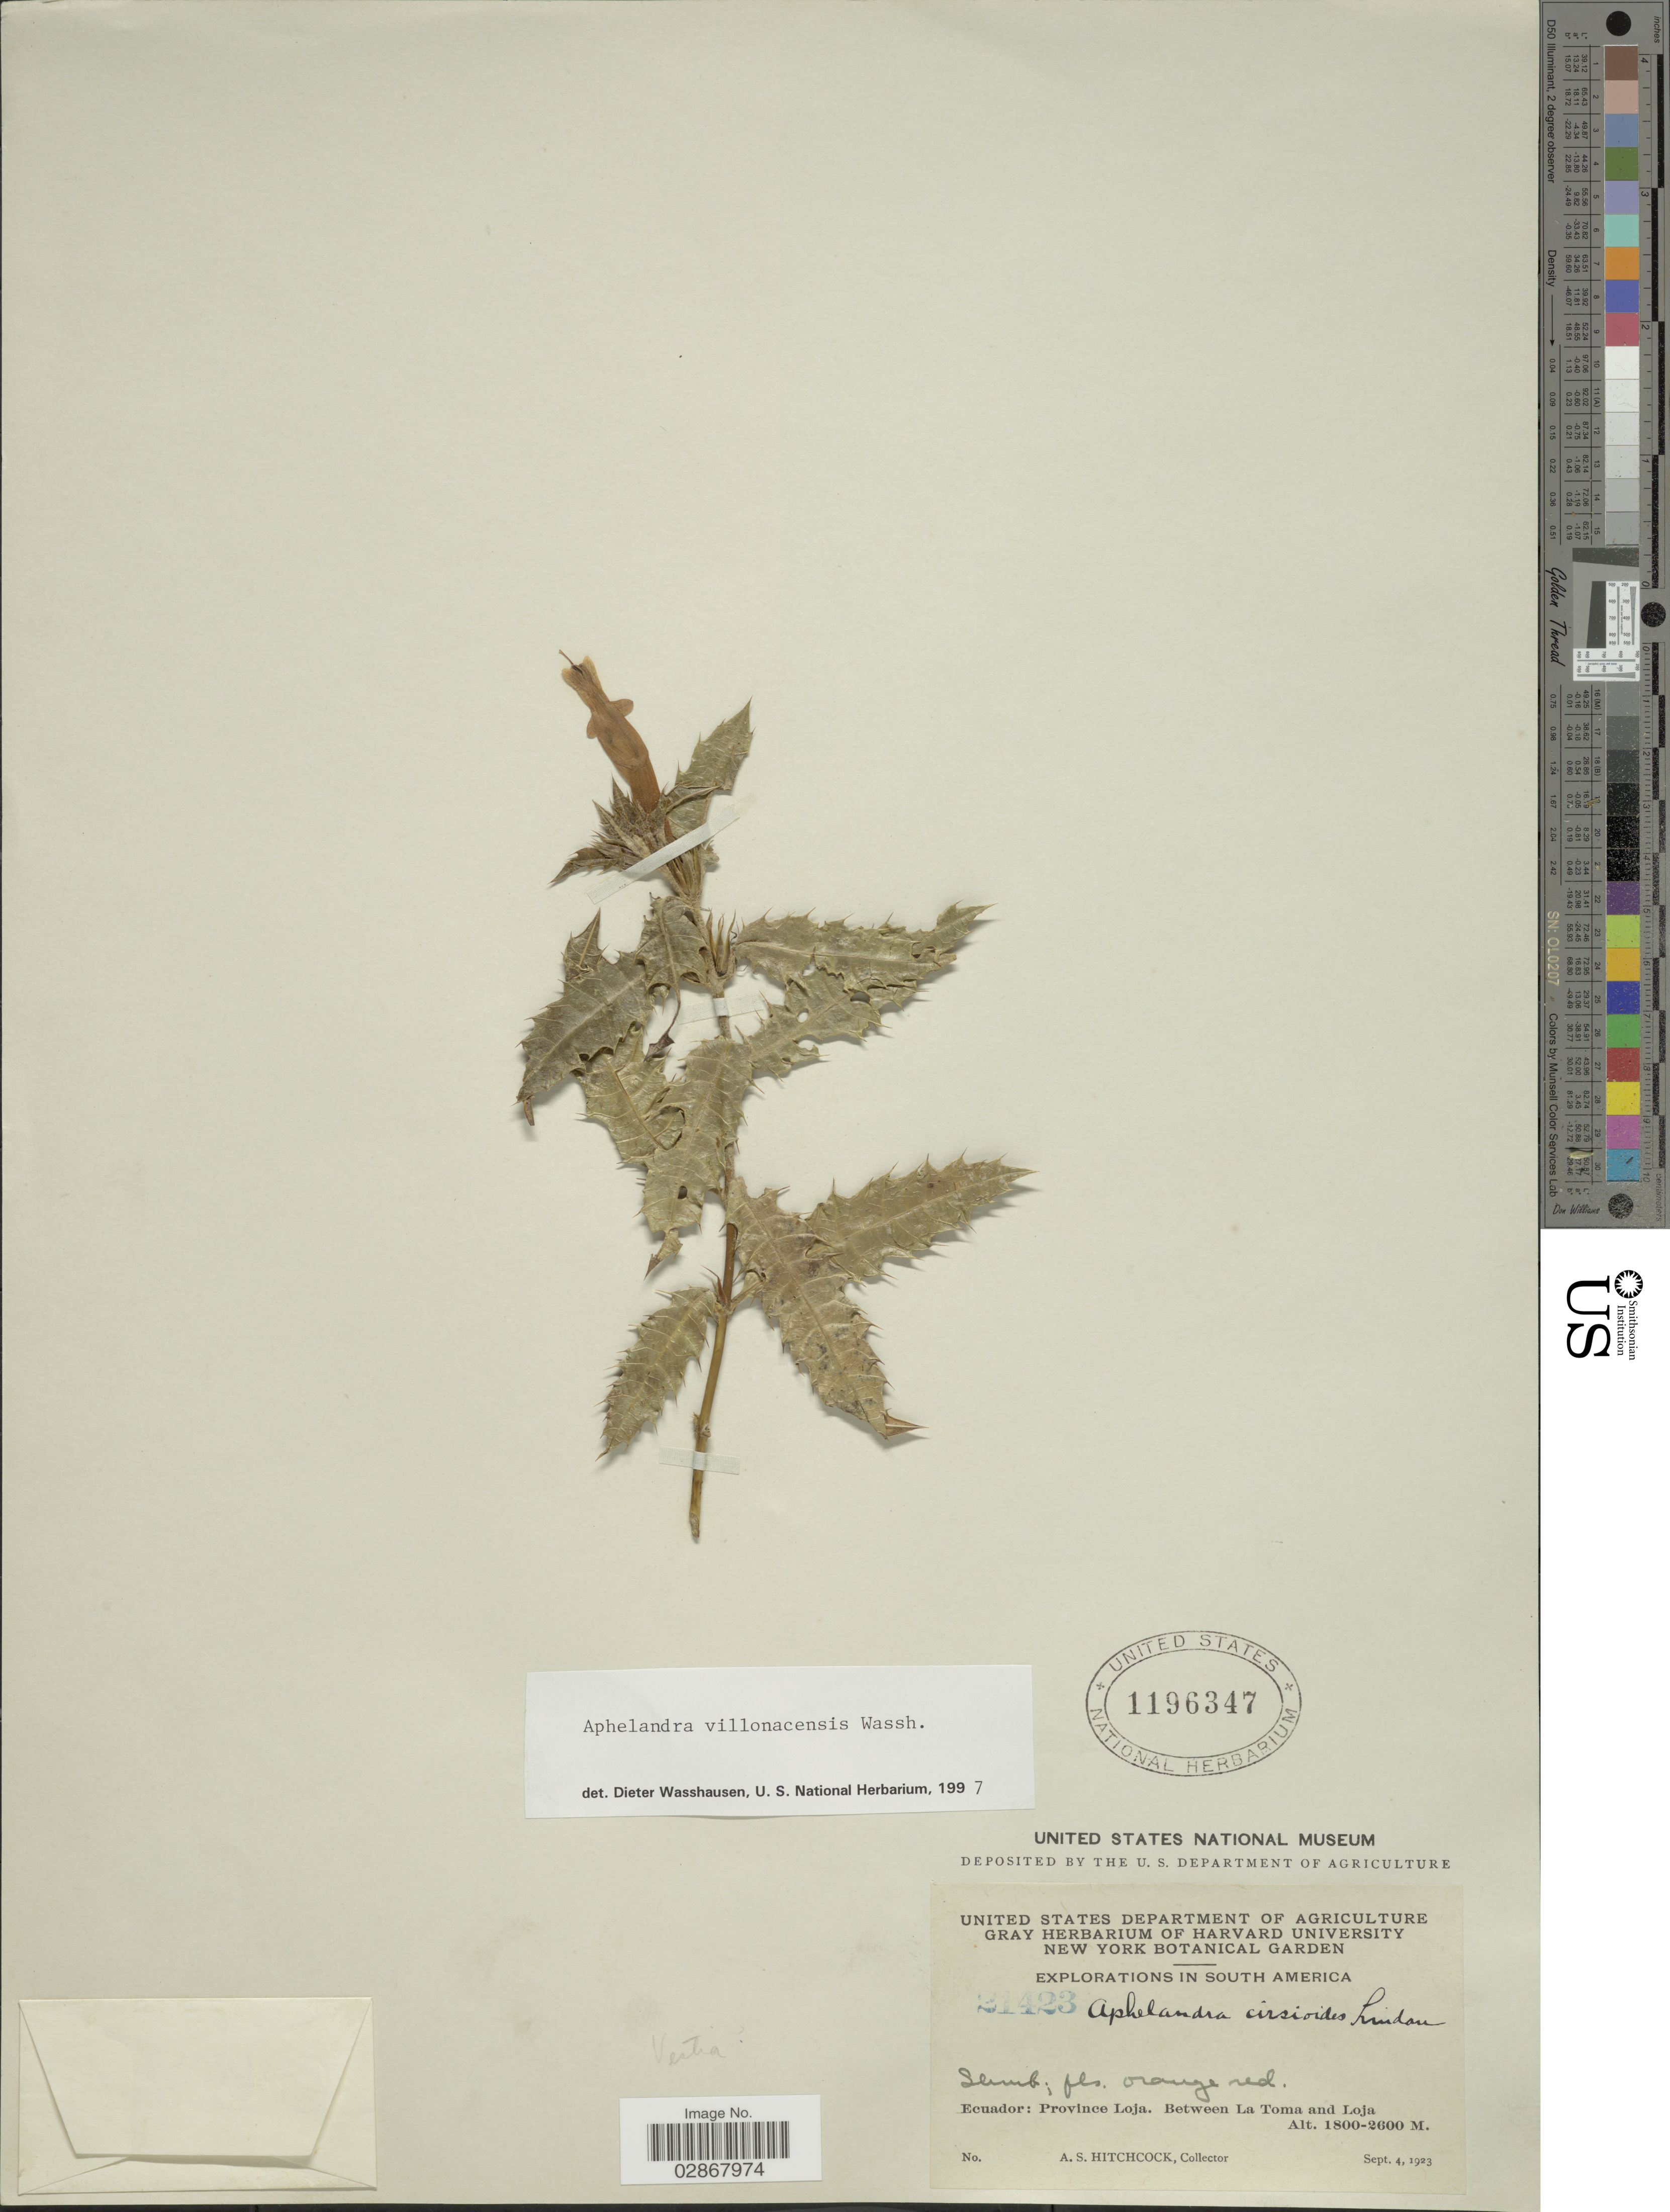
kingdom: Plantae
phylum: Tracheophyta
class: Magnoliopsida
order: Lamiales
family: Acanthaceae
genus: Aphelandra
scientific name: Aphelandra villonacensis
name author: Wassh.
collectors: A. S. Hitchcock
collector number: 21423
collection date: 1923-09-04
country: Ecuador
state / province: Loja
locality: Between La Toma and Loja.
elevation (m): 1800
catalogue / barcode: US 1196347